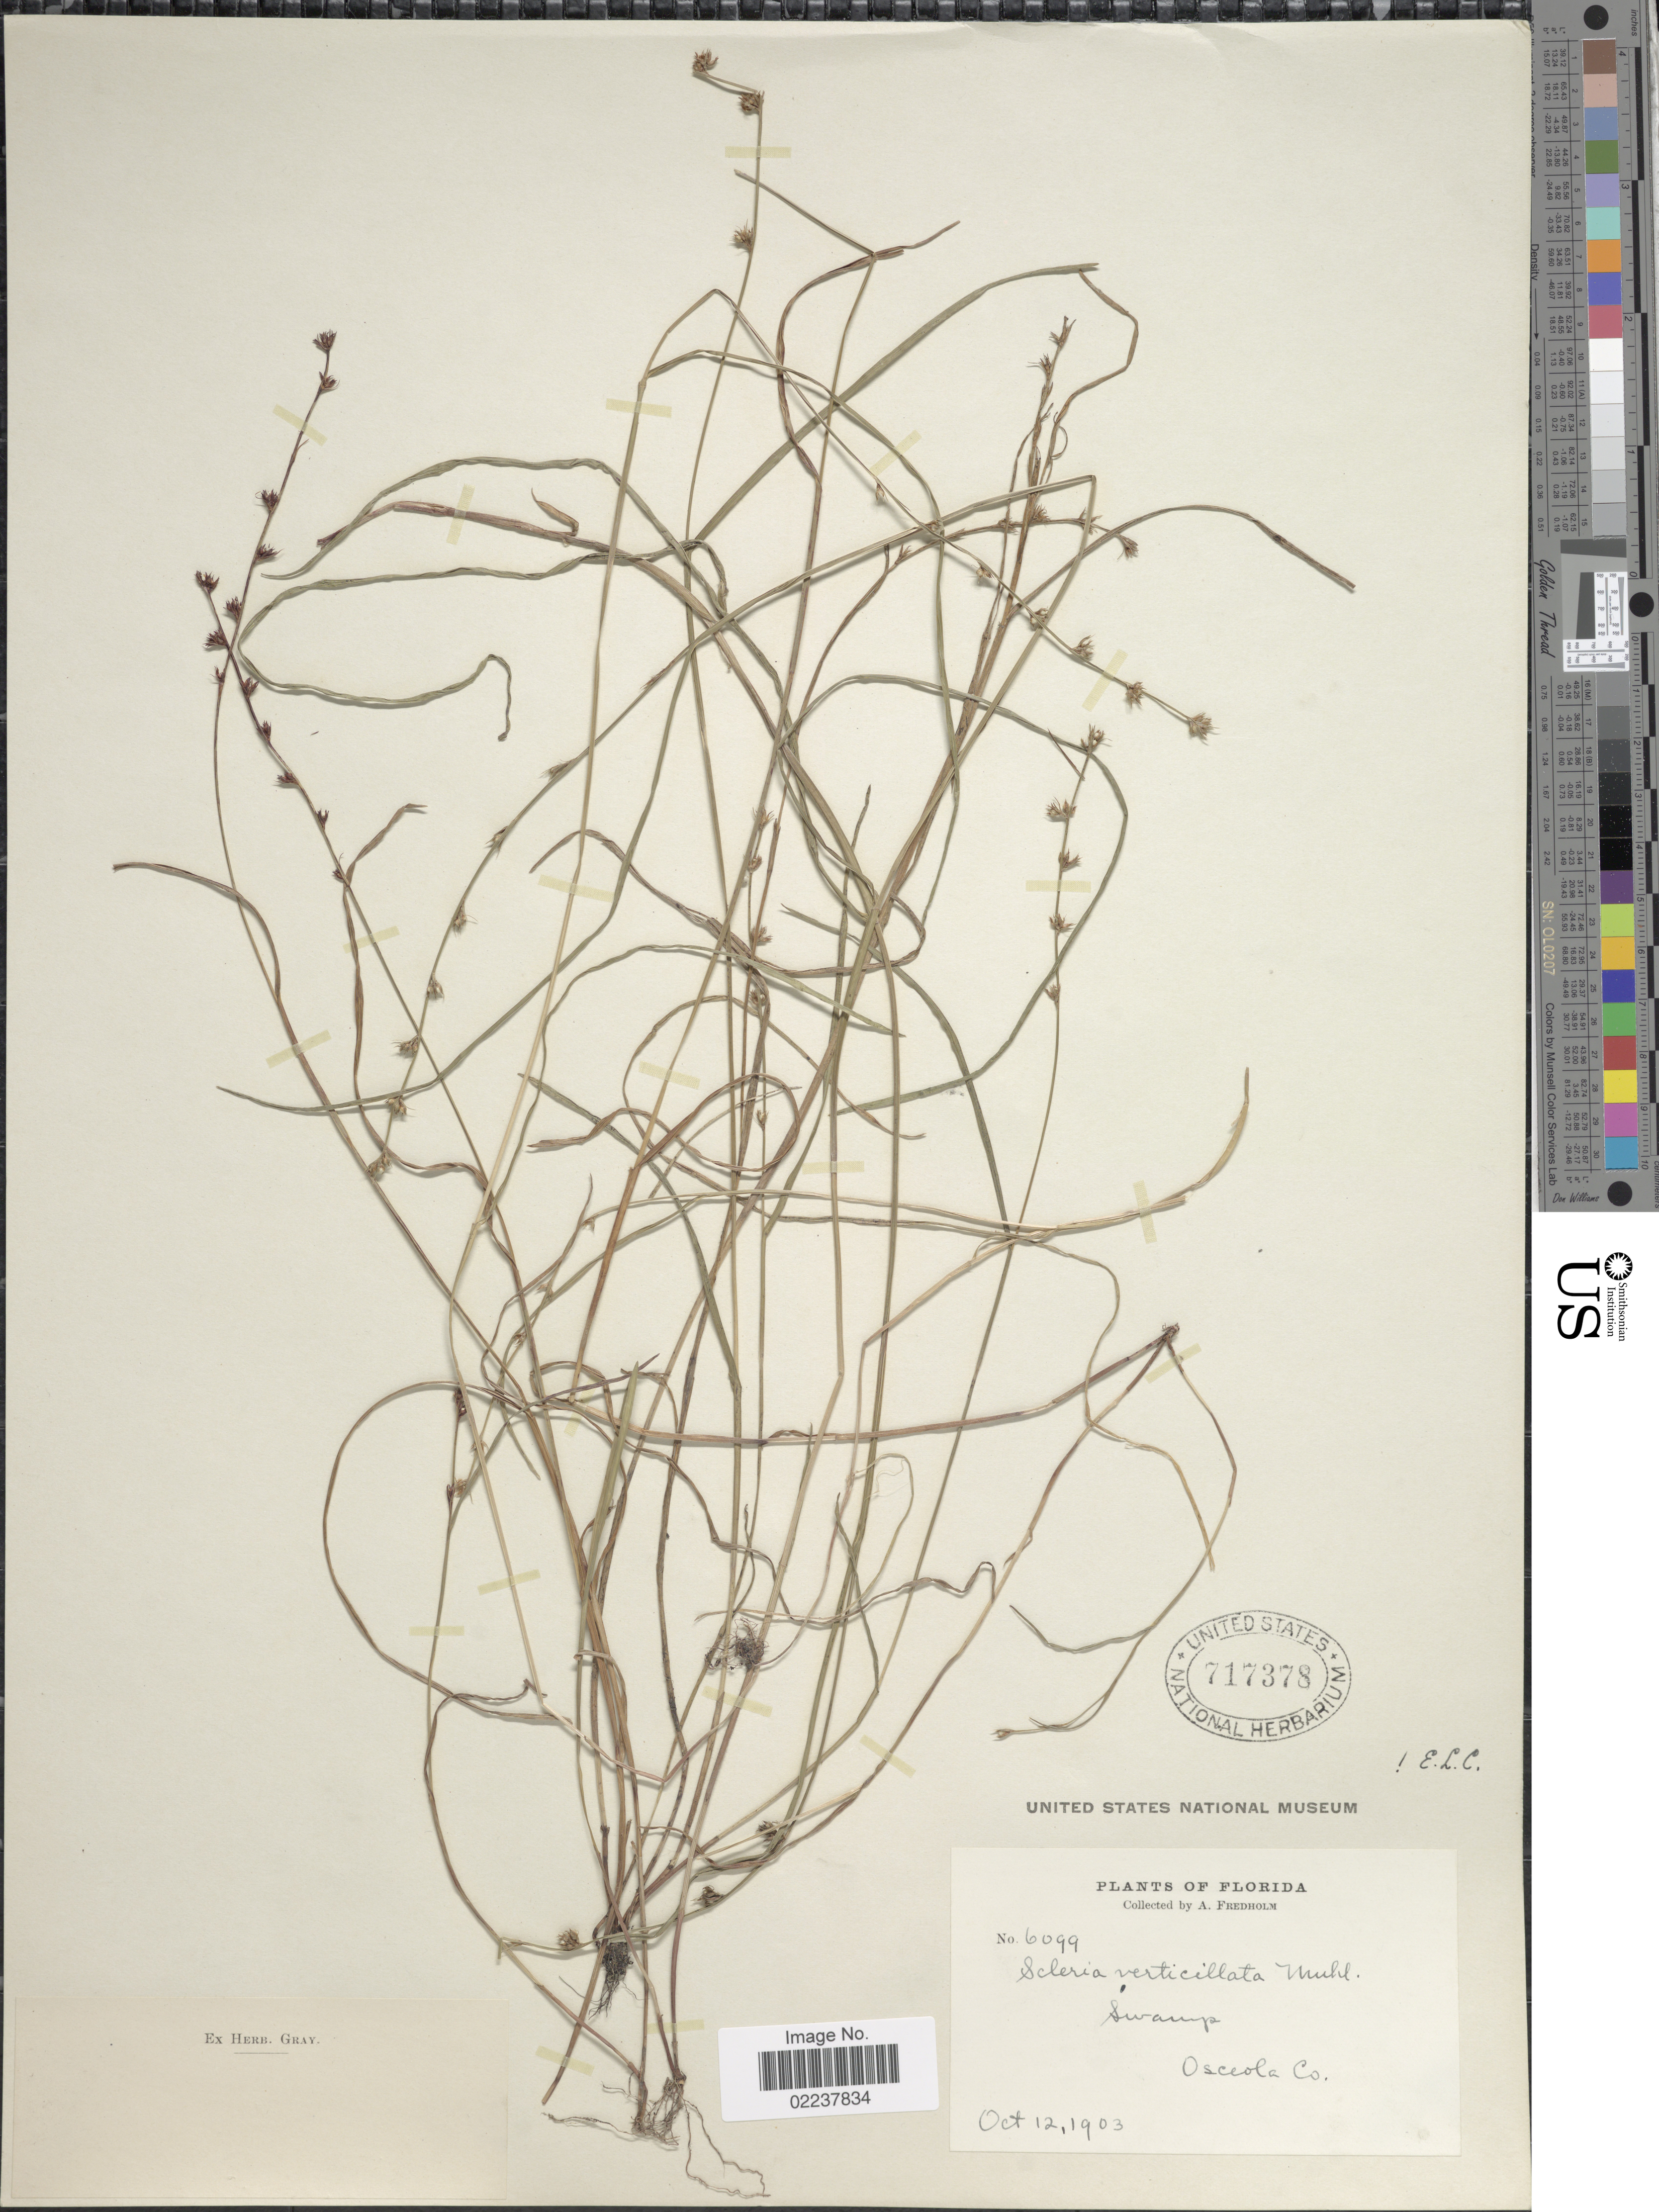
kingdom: Plantae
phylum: Tracheophyta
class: Liliopsida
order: Poales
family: Cyperaceae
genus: Scleria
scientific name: Scleria verticillata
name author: Muhl. ex Willd.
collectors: A. Fredholm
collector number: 6099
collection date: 1903-10-12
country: United States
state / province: Florida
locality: Osceola Co.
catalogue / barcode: US 717378